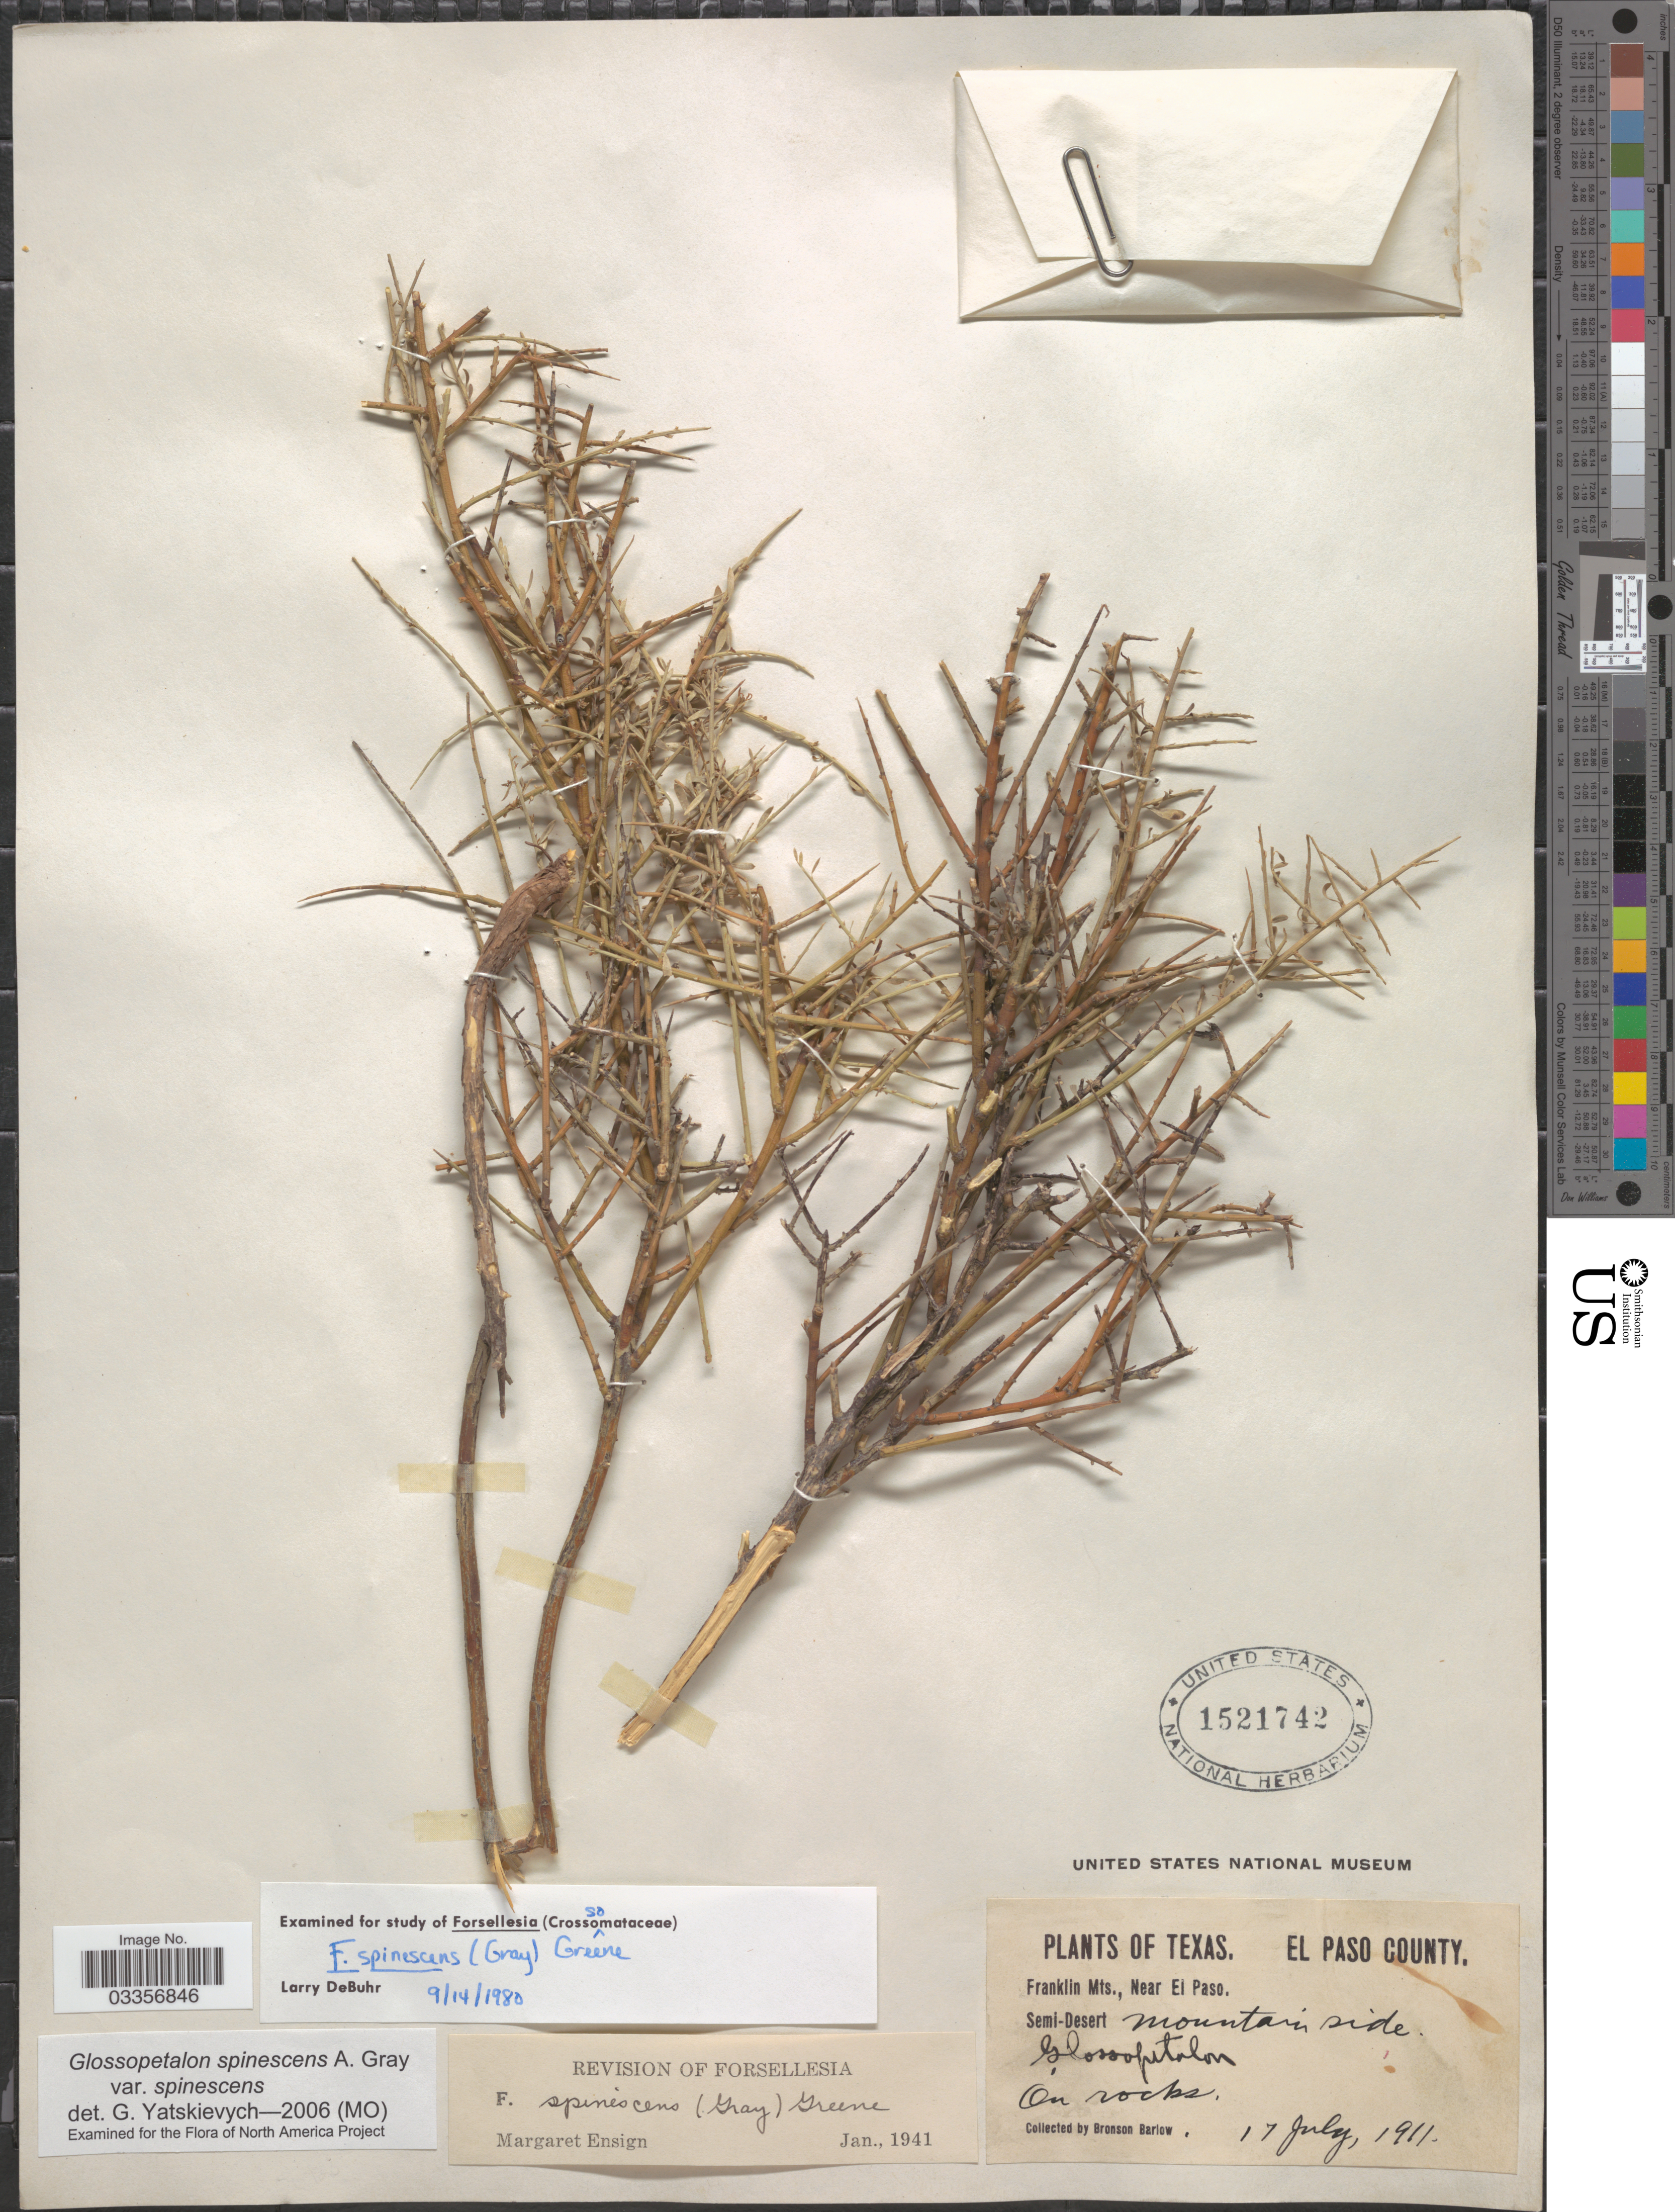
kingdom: Plantae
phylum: Tracheophyta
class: Magnoliopsida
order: Crossosomatales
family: Crossosomataceae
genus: Glossopetalon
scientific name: Glossopetalon spinescens var. spinescens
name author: A. Gray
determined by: Yatskievych, G.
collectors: Barlow, B.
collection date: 1911-07-17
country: United States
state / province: Texas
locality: El Paso County. Franklin Mts., near El Paso. Semi Desert mountain side.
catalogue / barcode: US 1521742